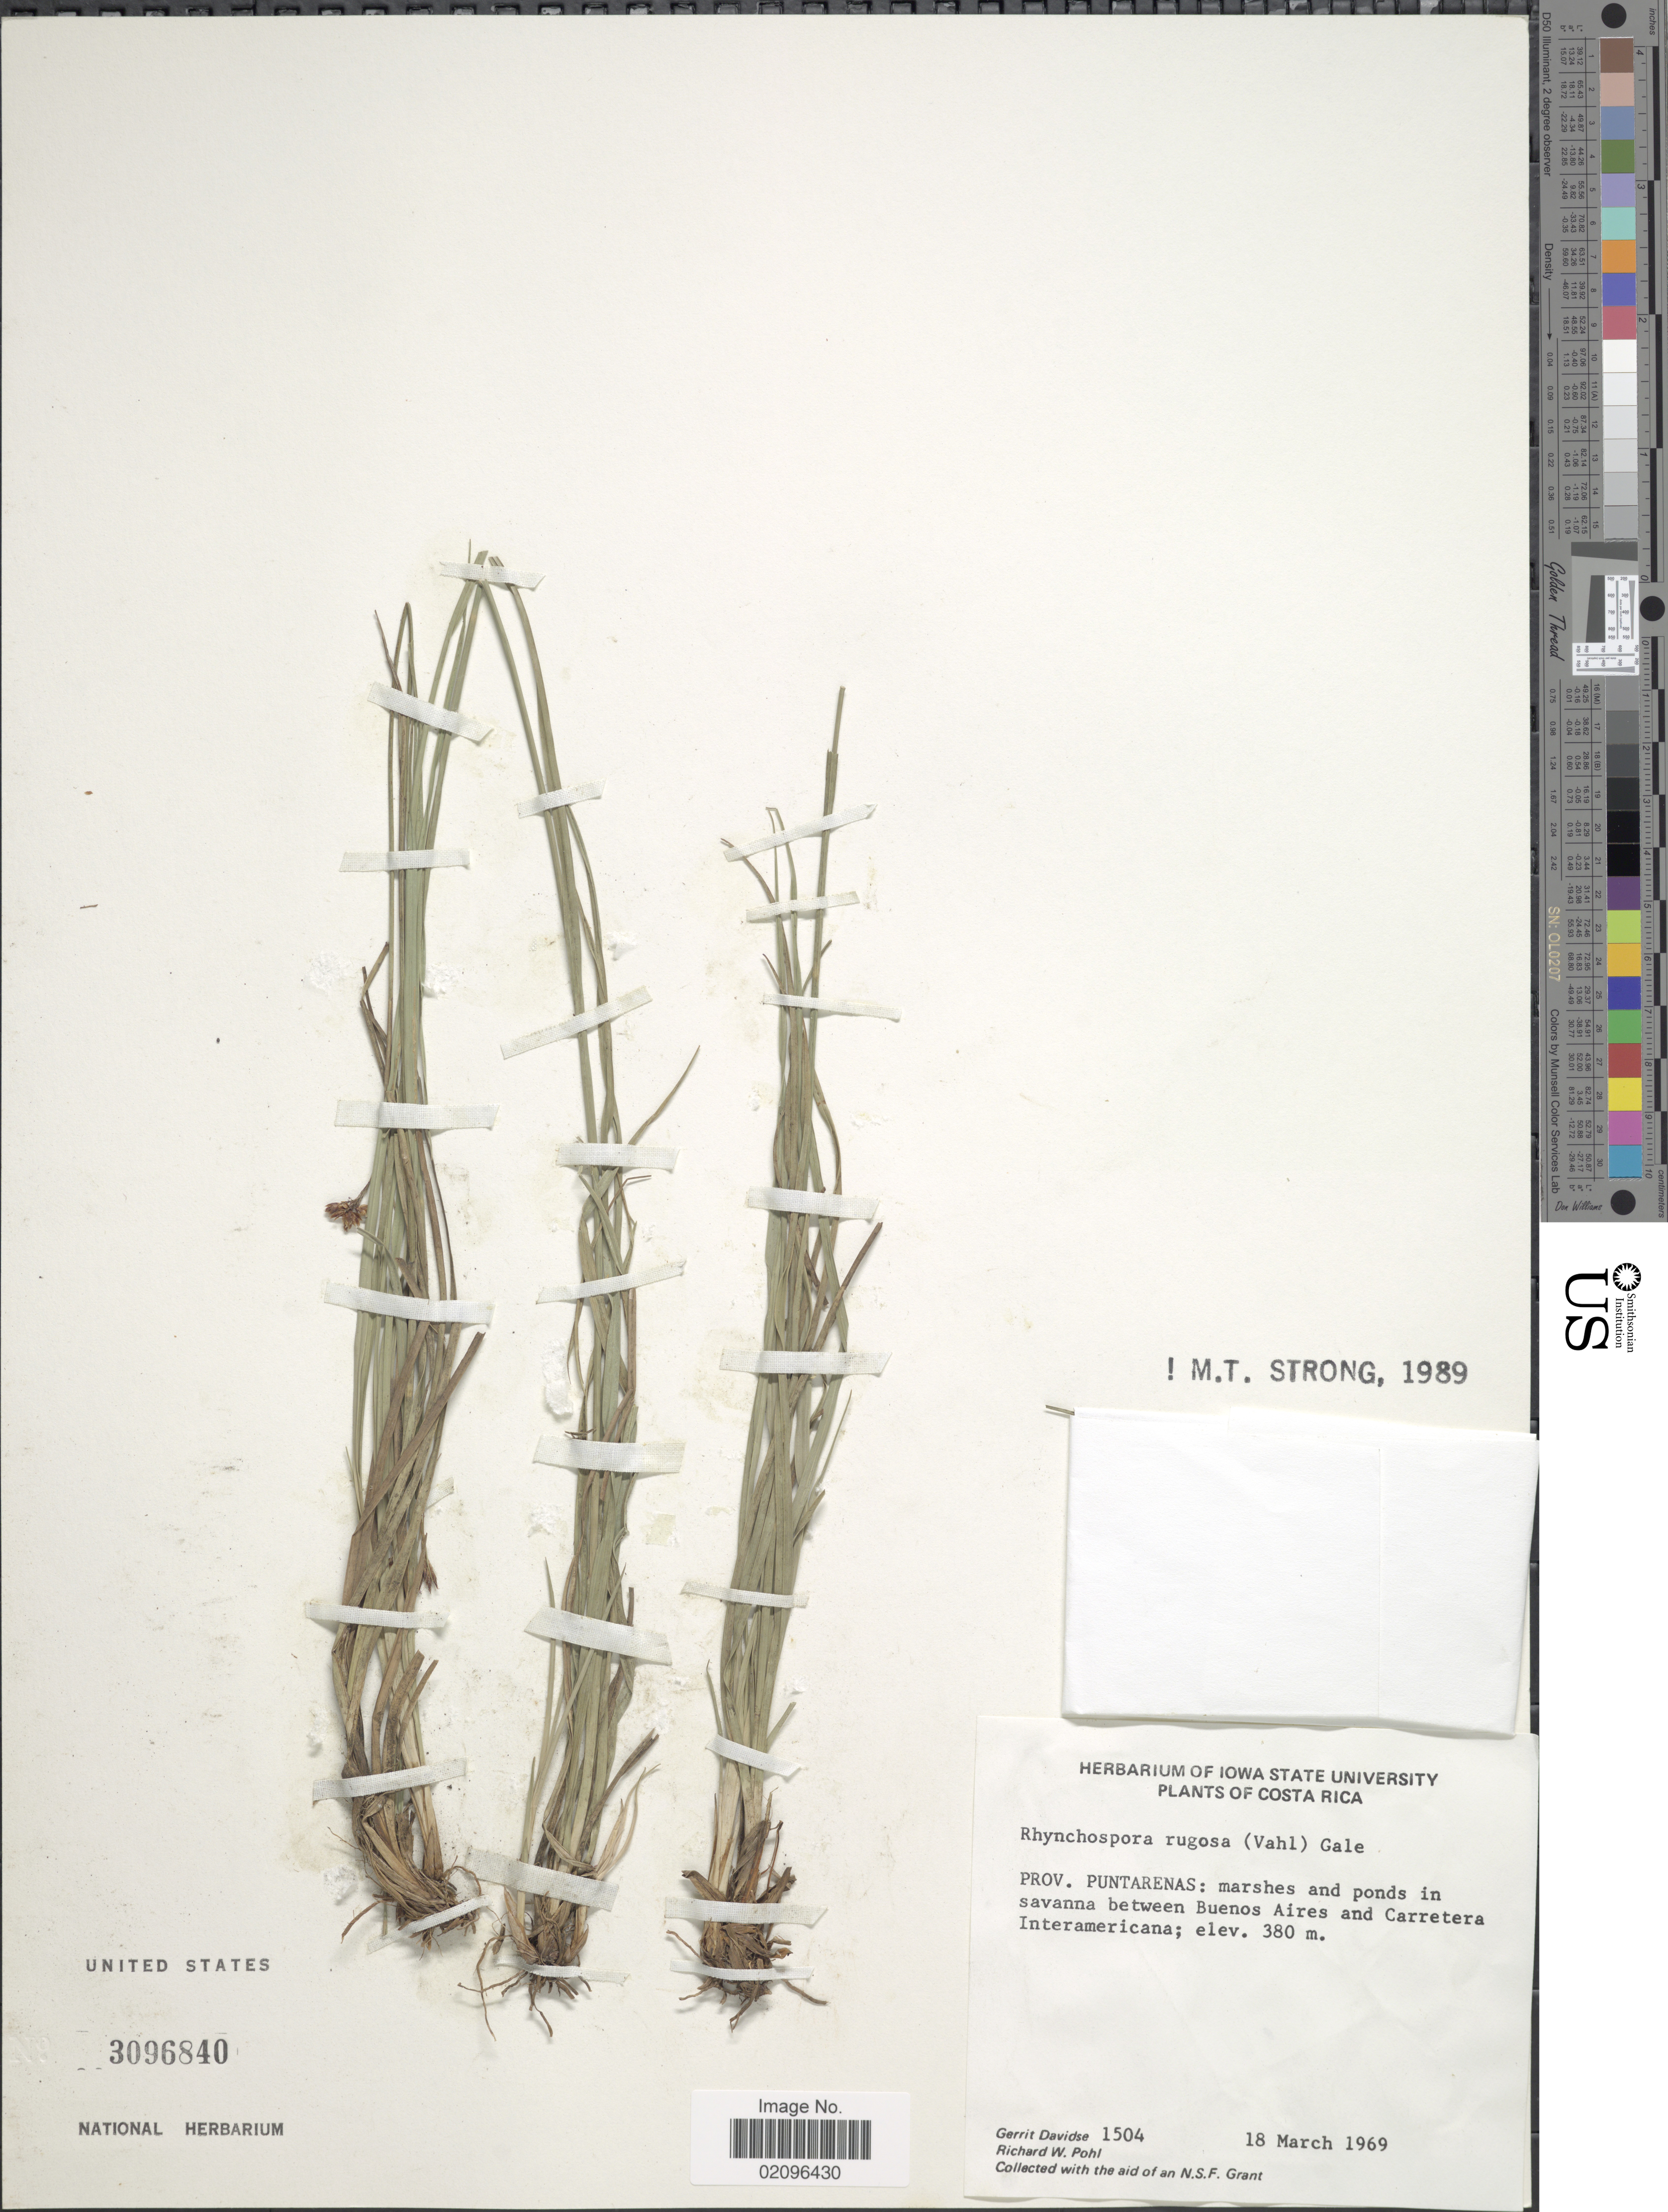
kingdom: Plantae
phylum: Tracheophyta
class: Liliopsida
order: Poales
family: Cyperaceae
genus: Rhynchospora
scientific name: Rhynchospora rugosa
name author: (Vahl) Gale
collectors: G. Davidse & R. W. Pohl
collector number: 1504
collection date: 1969-03-18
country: Costa Rica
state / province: Puntarenas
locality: Prov. Puntarenas: Costa Rica, Prov. Puntarenas: marshes and ponds in savanna between Buenos Aires and Carretera Interamericana.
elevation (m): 380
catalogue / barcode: US 3096840